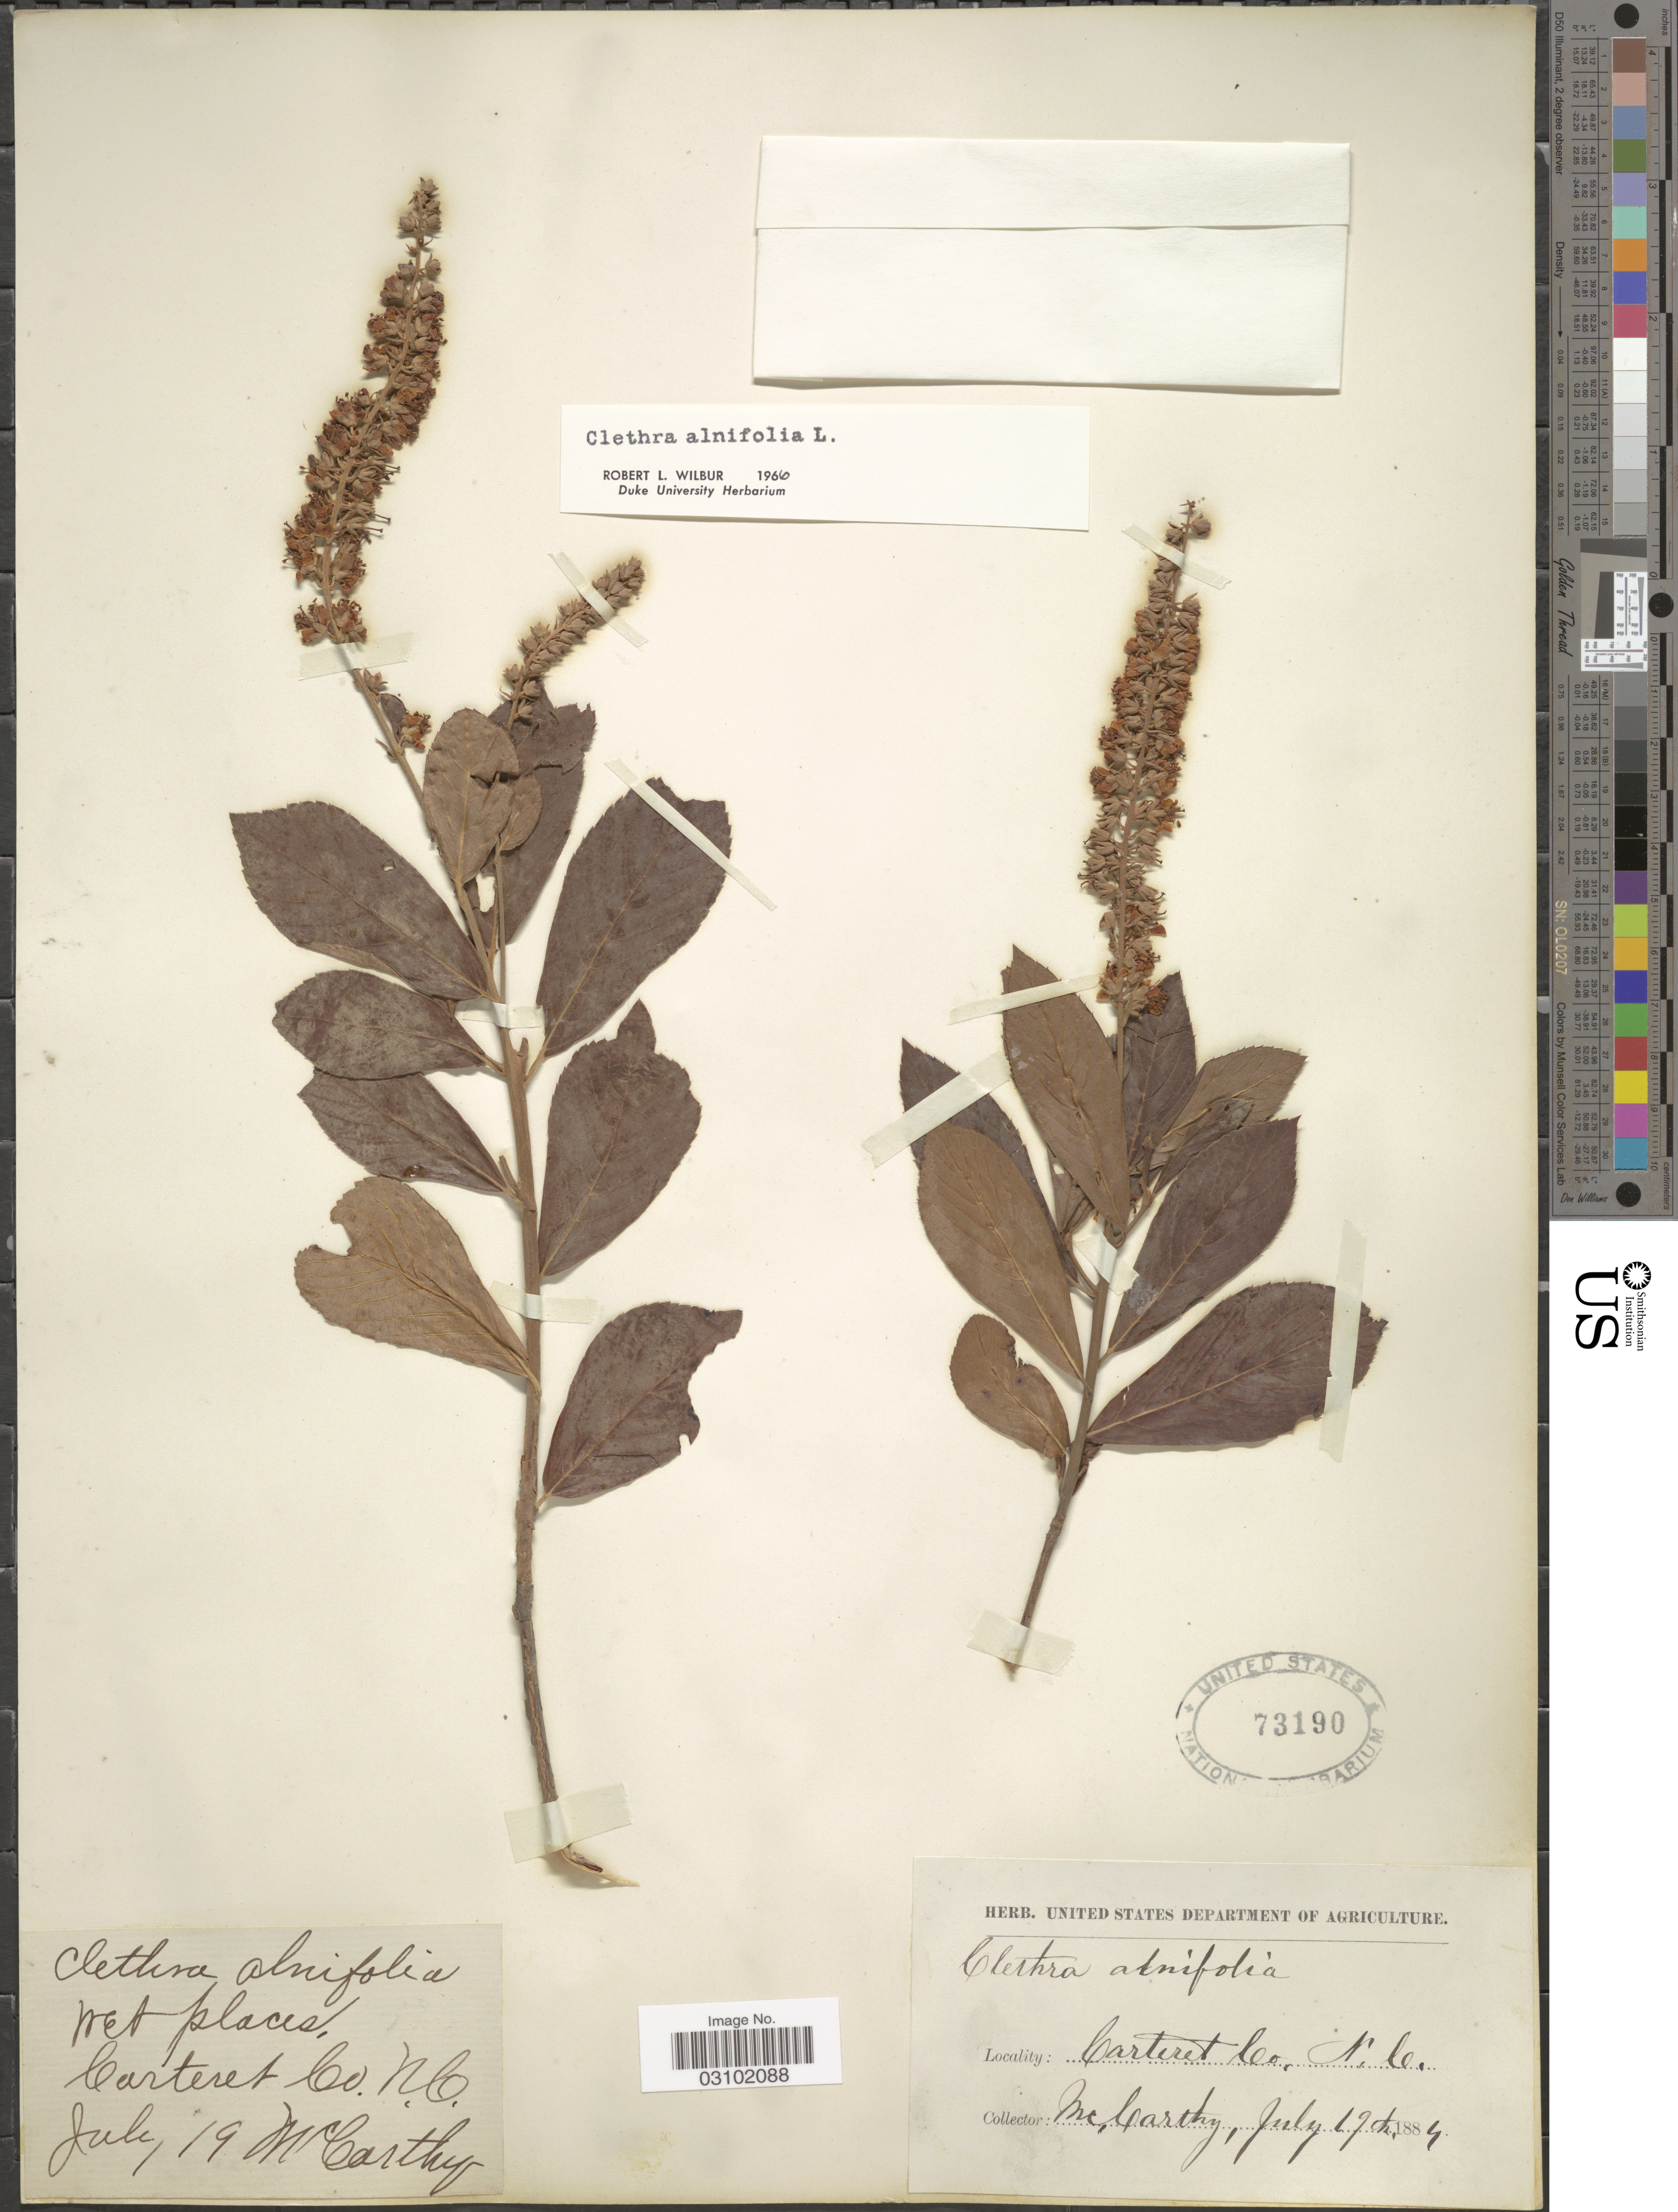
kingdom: Plantae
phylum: Tracheophyta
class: Magnoliopsida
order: Ericales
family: Clethraceae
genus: Clethra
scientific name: Clethra alnifolia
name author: L.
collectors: -- McCarthy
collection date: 1884-07-19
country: United States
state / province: North Carolina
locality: Carteret Co.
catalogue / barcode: US 73190